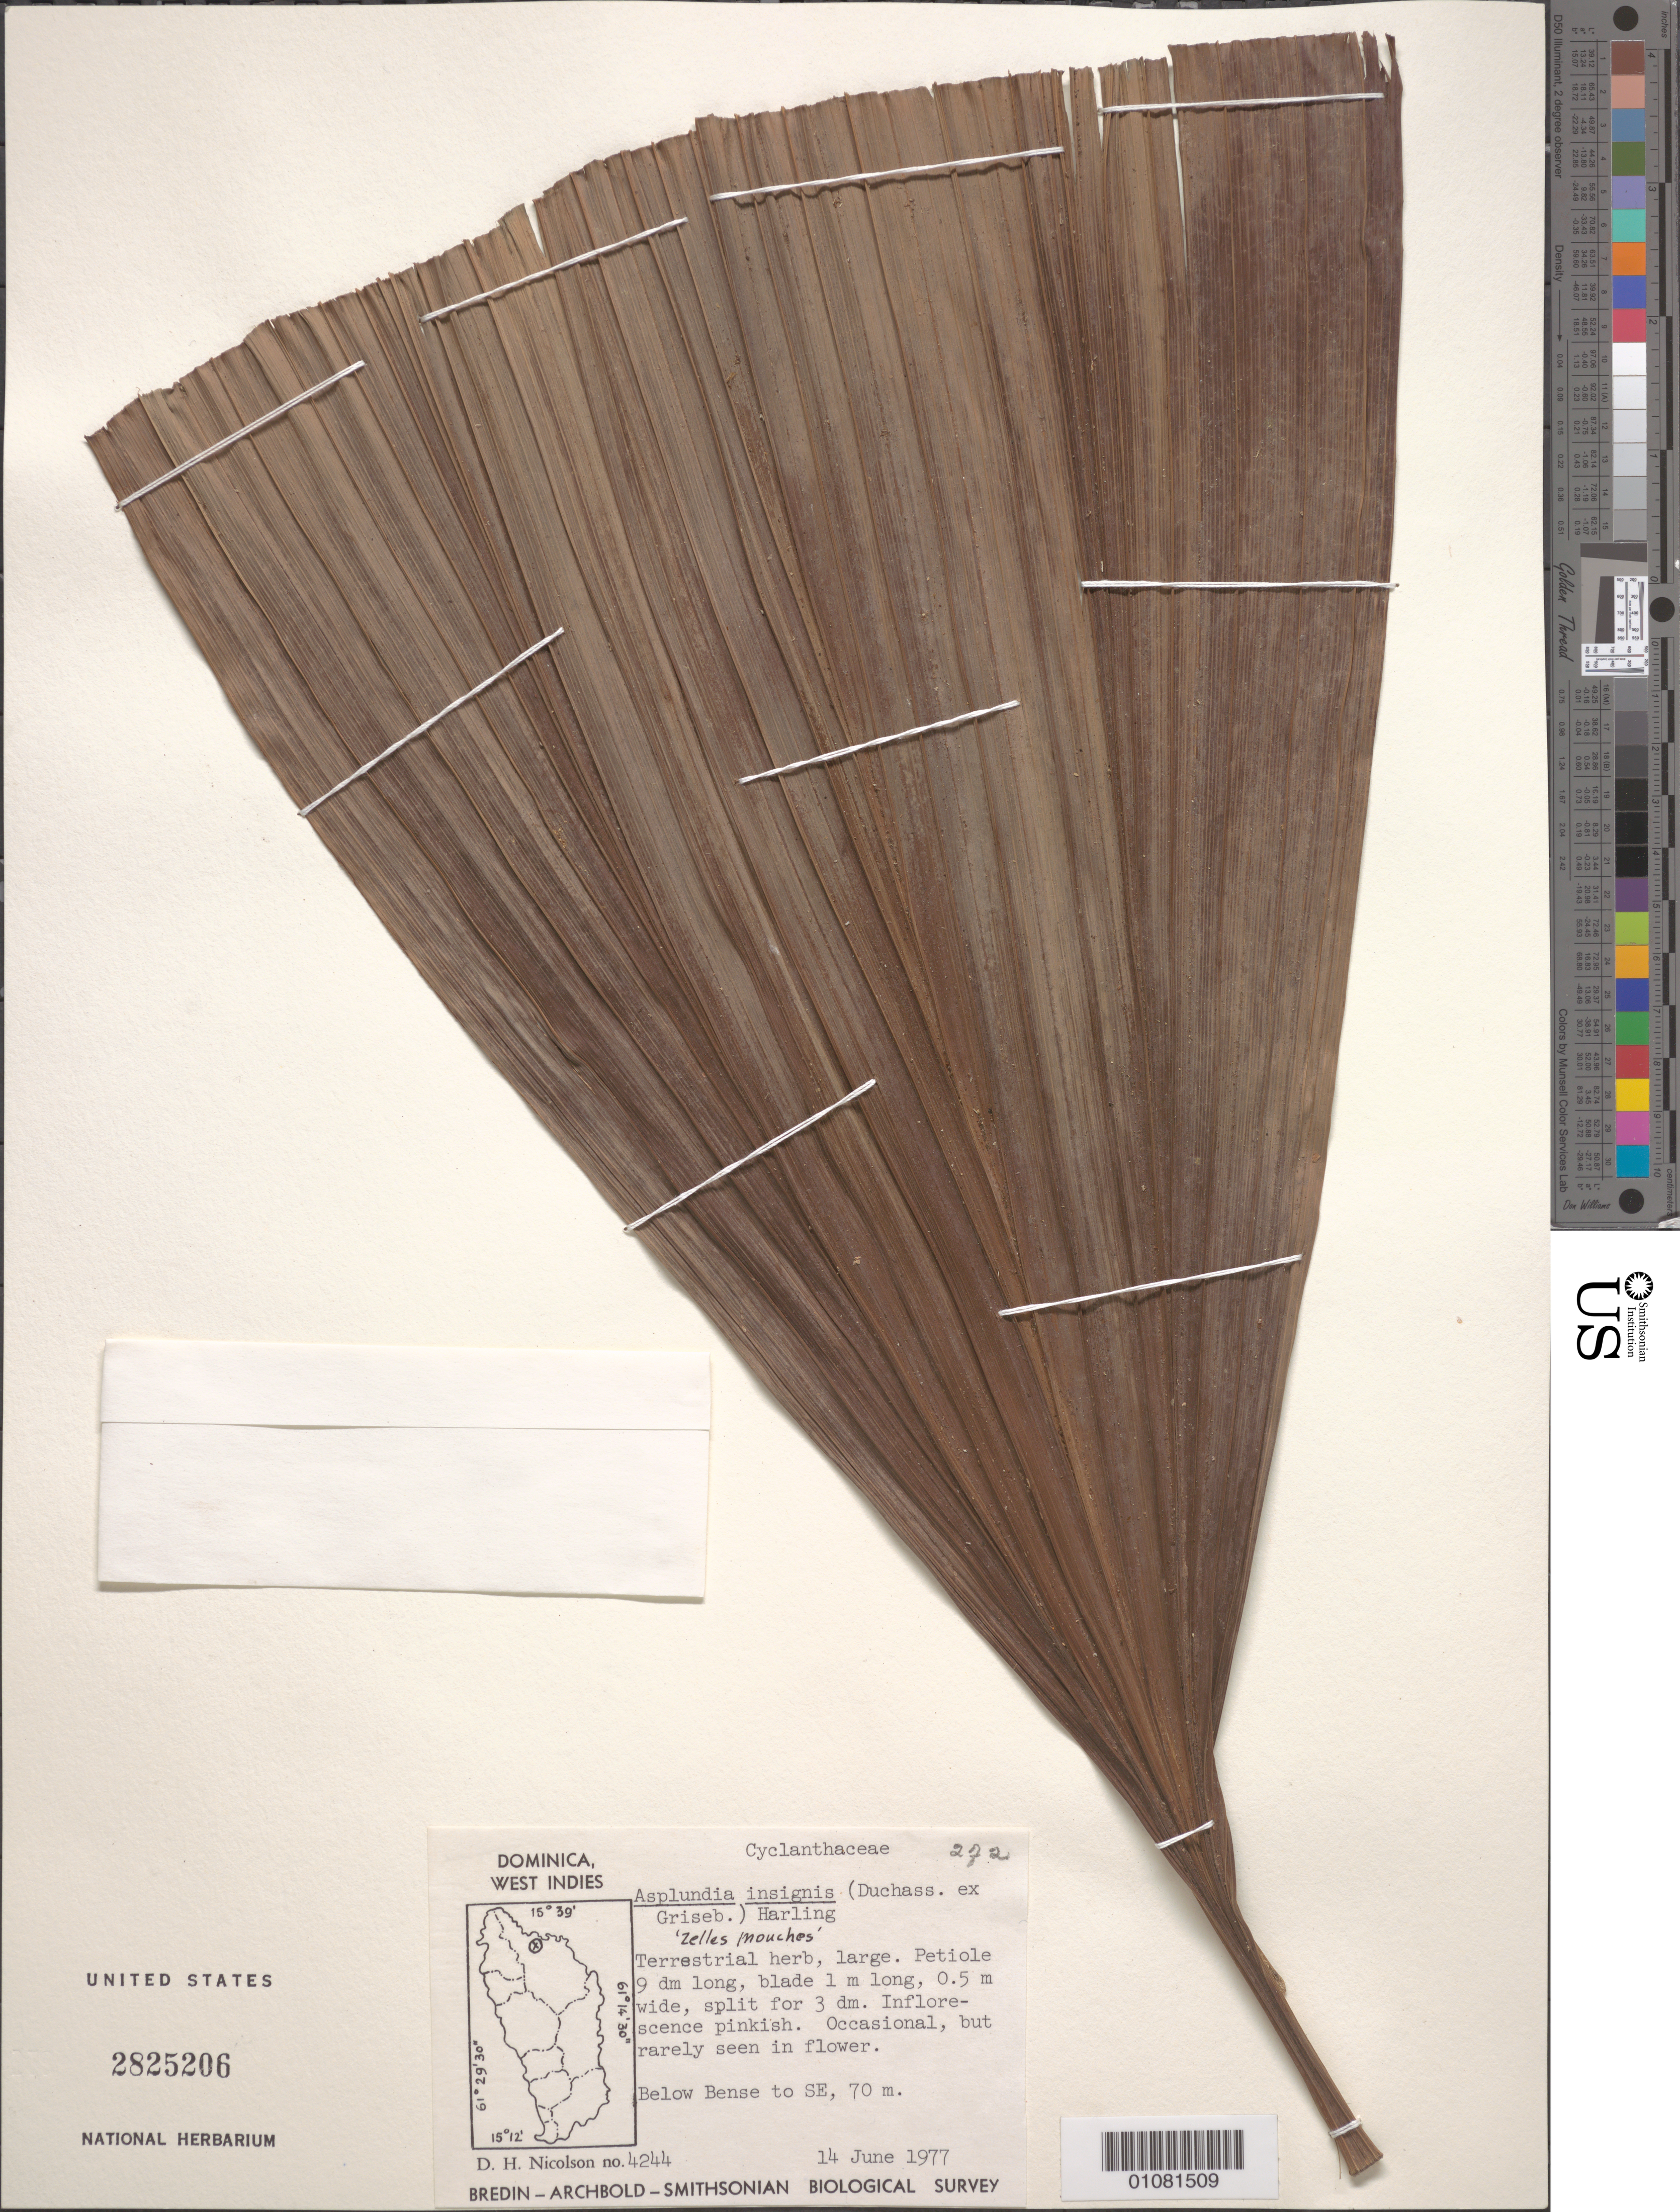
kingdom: Plantae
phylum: Tracheophyta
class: Liliopsida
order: Pandanales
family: Cyclanthaceae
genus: Asplundia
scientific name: Asplundia insignis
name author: (Duchass. ex Griseb.) Harling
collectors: D. H. Nicolson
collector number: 4244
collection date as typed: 14 Jun 1977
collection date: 1977-06-14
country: Dominica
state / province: St. Andrew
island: Dominica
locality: Below Bense to SE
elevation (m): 70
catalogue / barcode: US 2825206